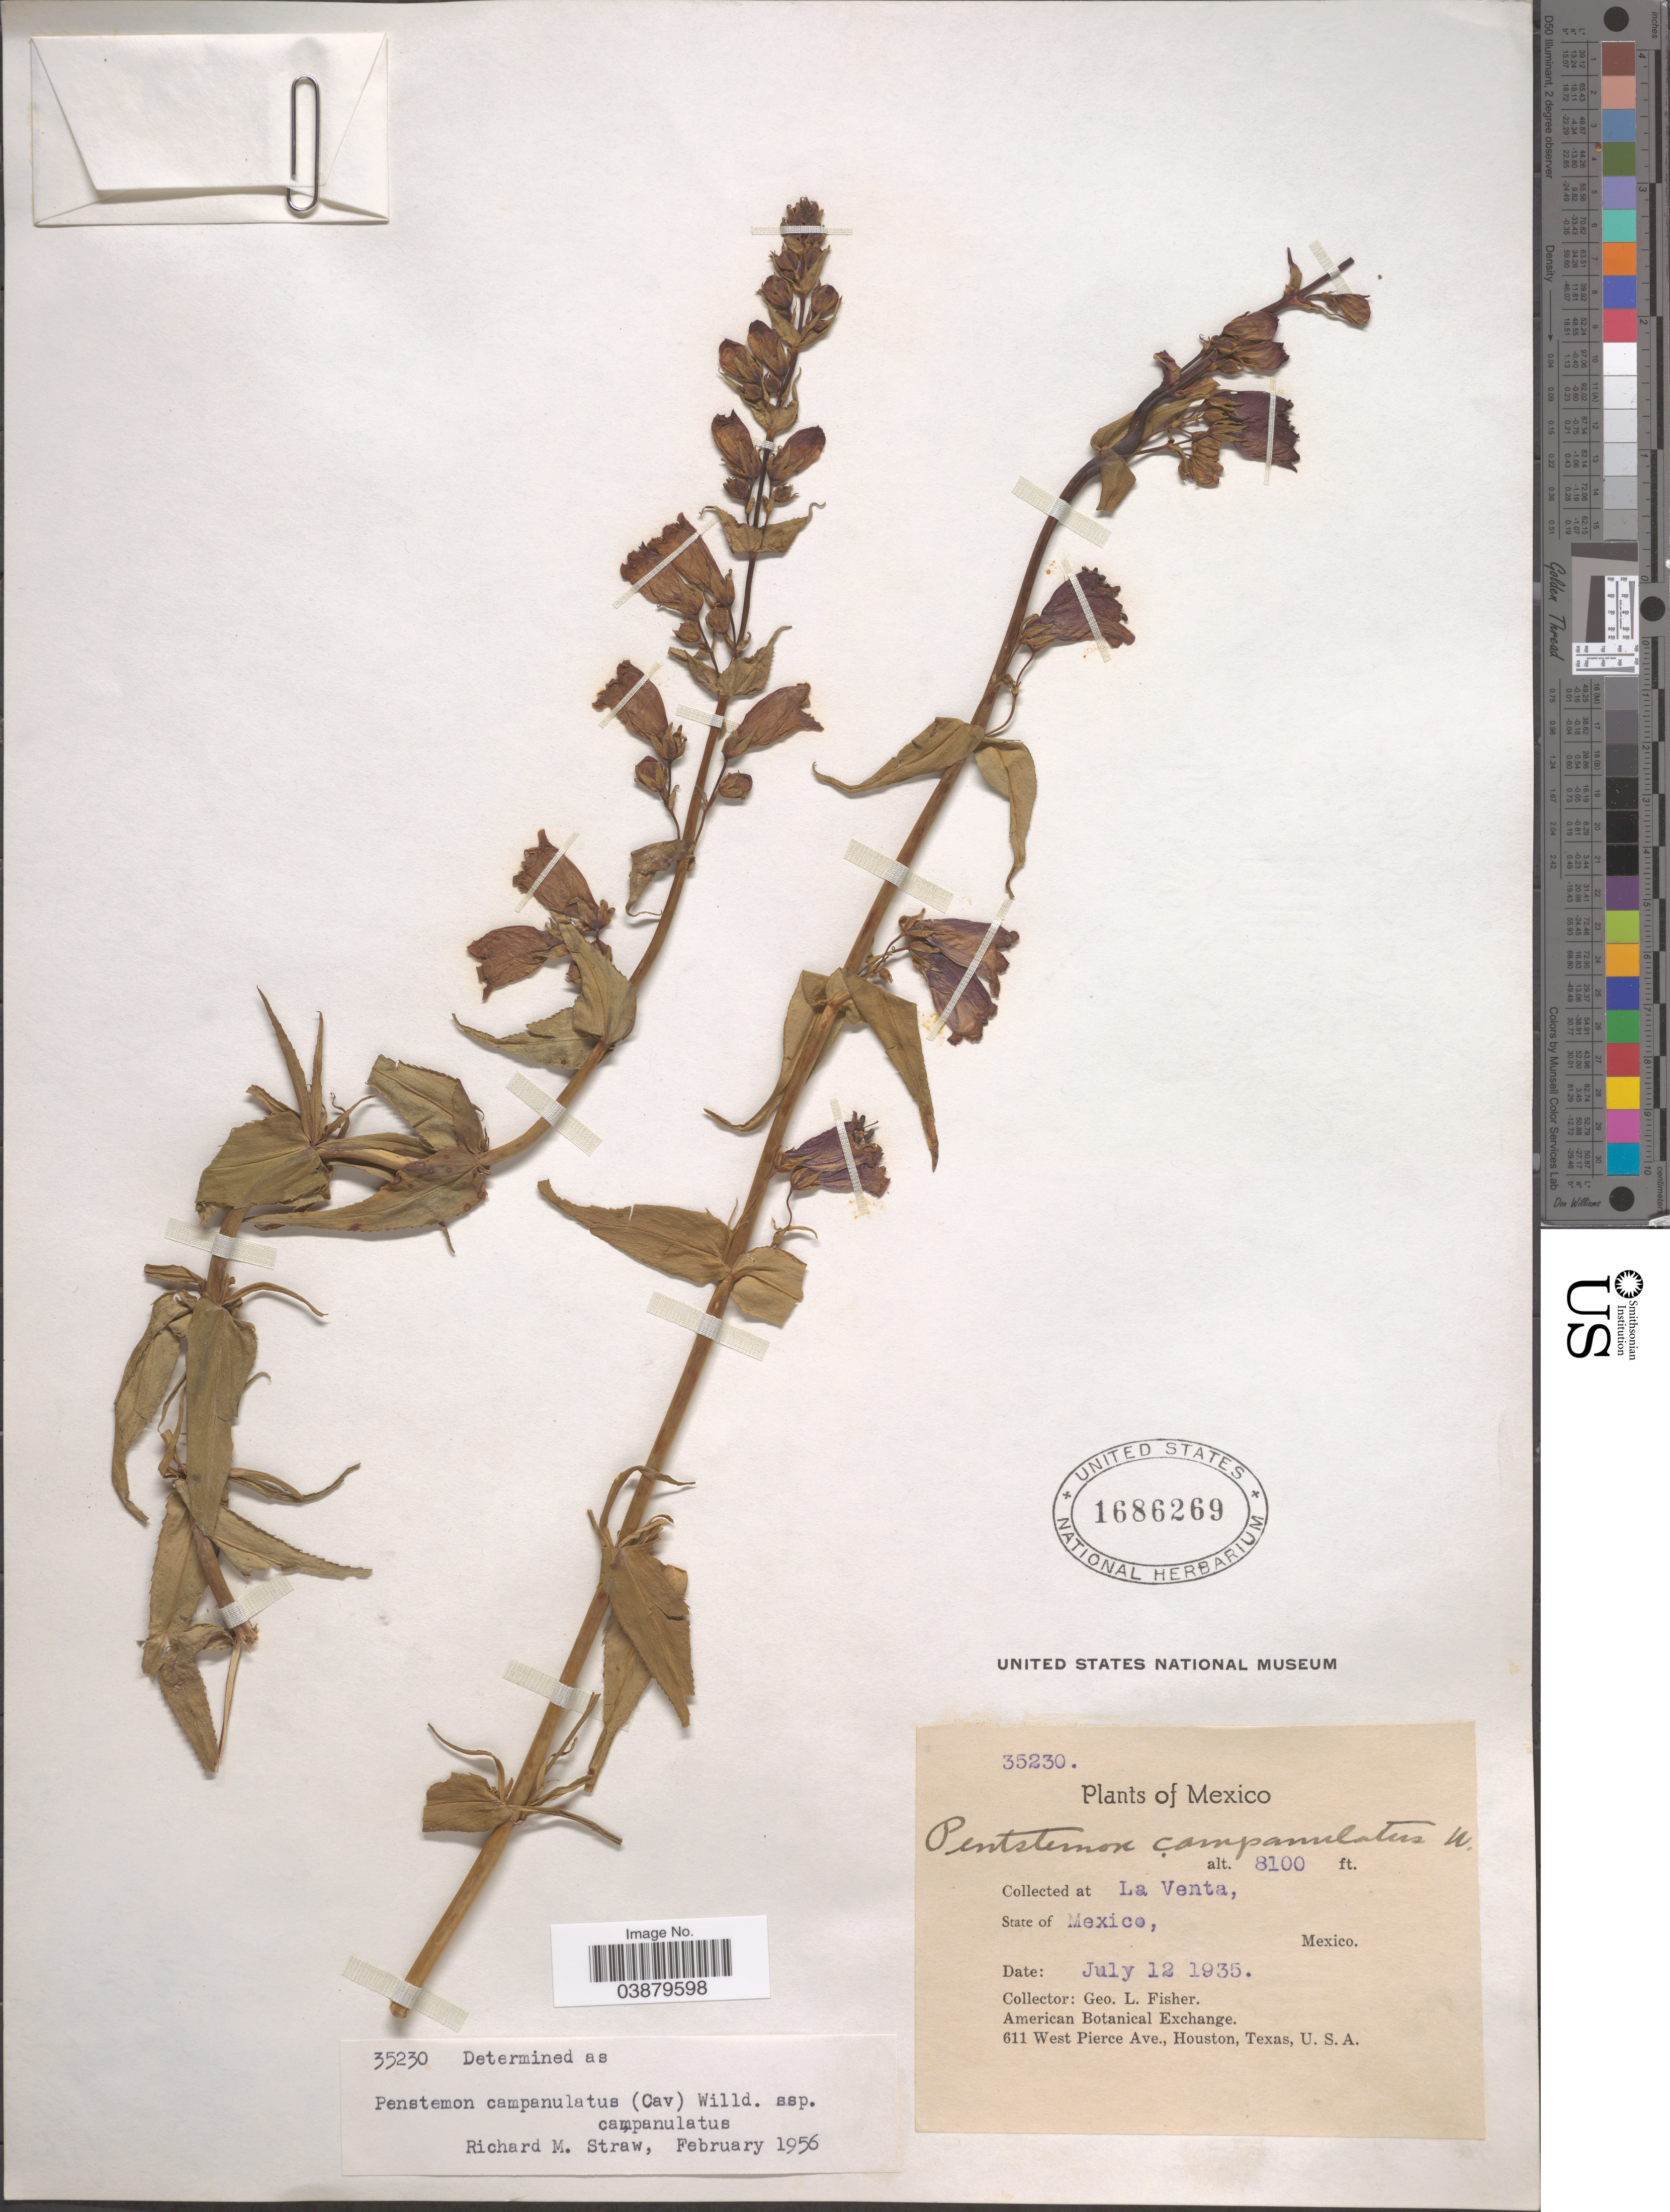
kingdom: Plantae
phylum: Tracheophyta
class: Magnoliopsida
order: Lamiales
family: Plantaginaceae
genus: Penstemon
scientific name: Penstemon campanulatus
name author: (Cav.) Willd.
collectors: G. L. Fisher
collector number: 35230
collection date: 1935-07-12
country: Mexico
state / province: México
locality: La Venta.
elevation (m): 2469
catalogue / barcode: US 1686269